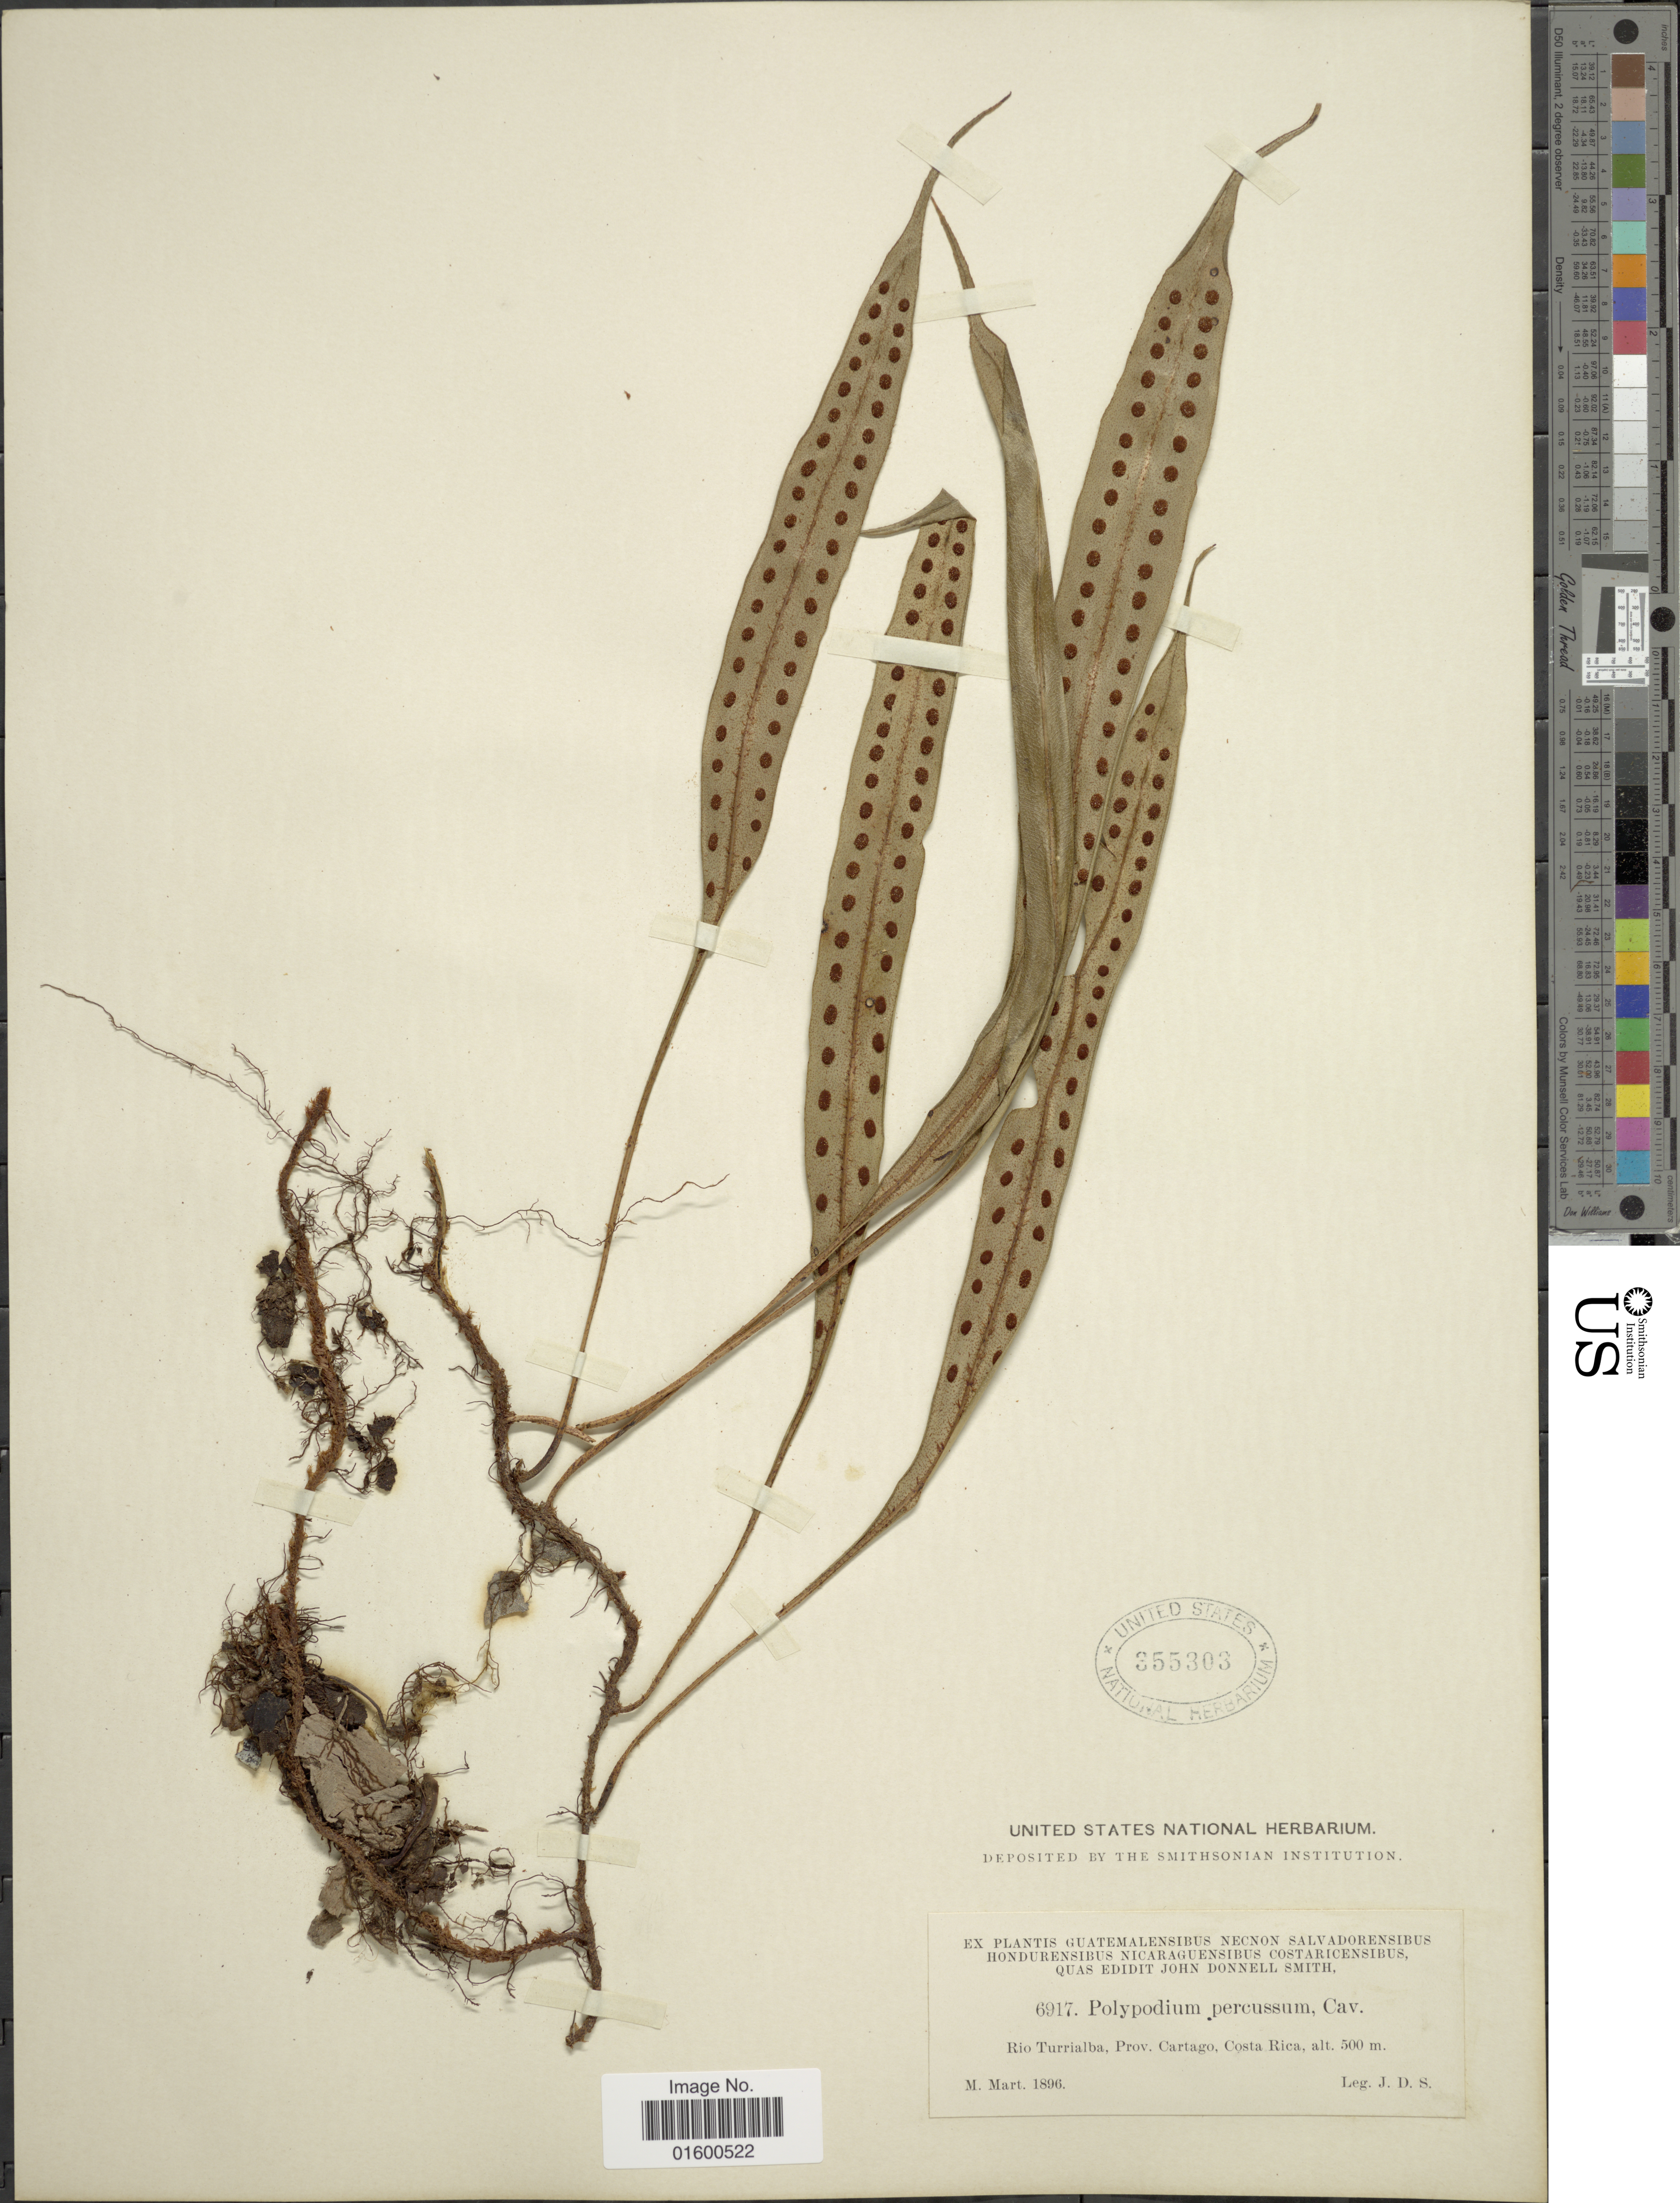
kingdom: Plantae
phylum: Tracheophyta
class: Polypodiopsida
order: Polypodiales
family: Polypodiaceae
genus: Microgramma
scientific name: Microgramma percussa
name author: (Cav.) de la Sota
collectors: J. Donnell Smith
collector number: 6917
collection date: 1896-03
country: Costa Rica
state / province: Cartago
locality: Rio Turrialba, Prov. Cartago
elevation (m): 500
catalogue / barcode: US 355303